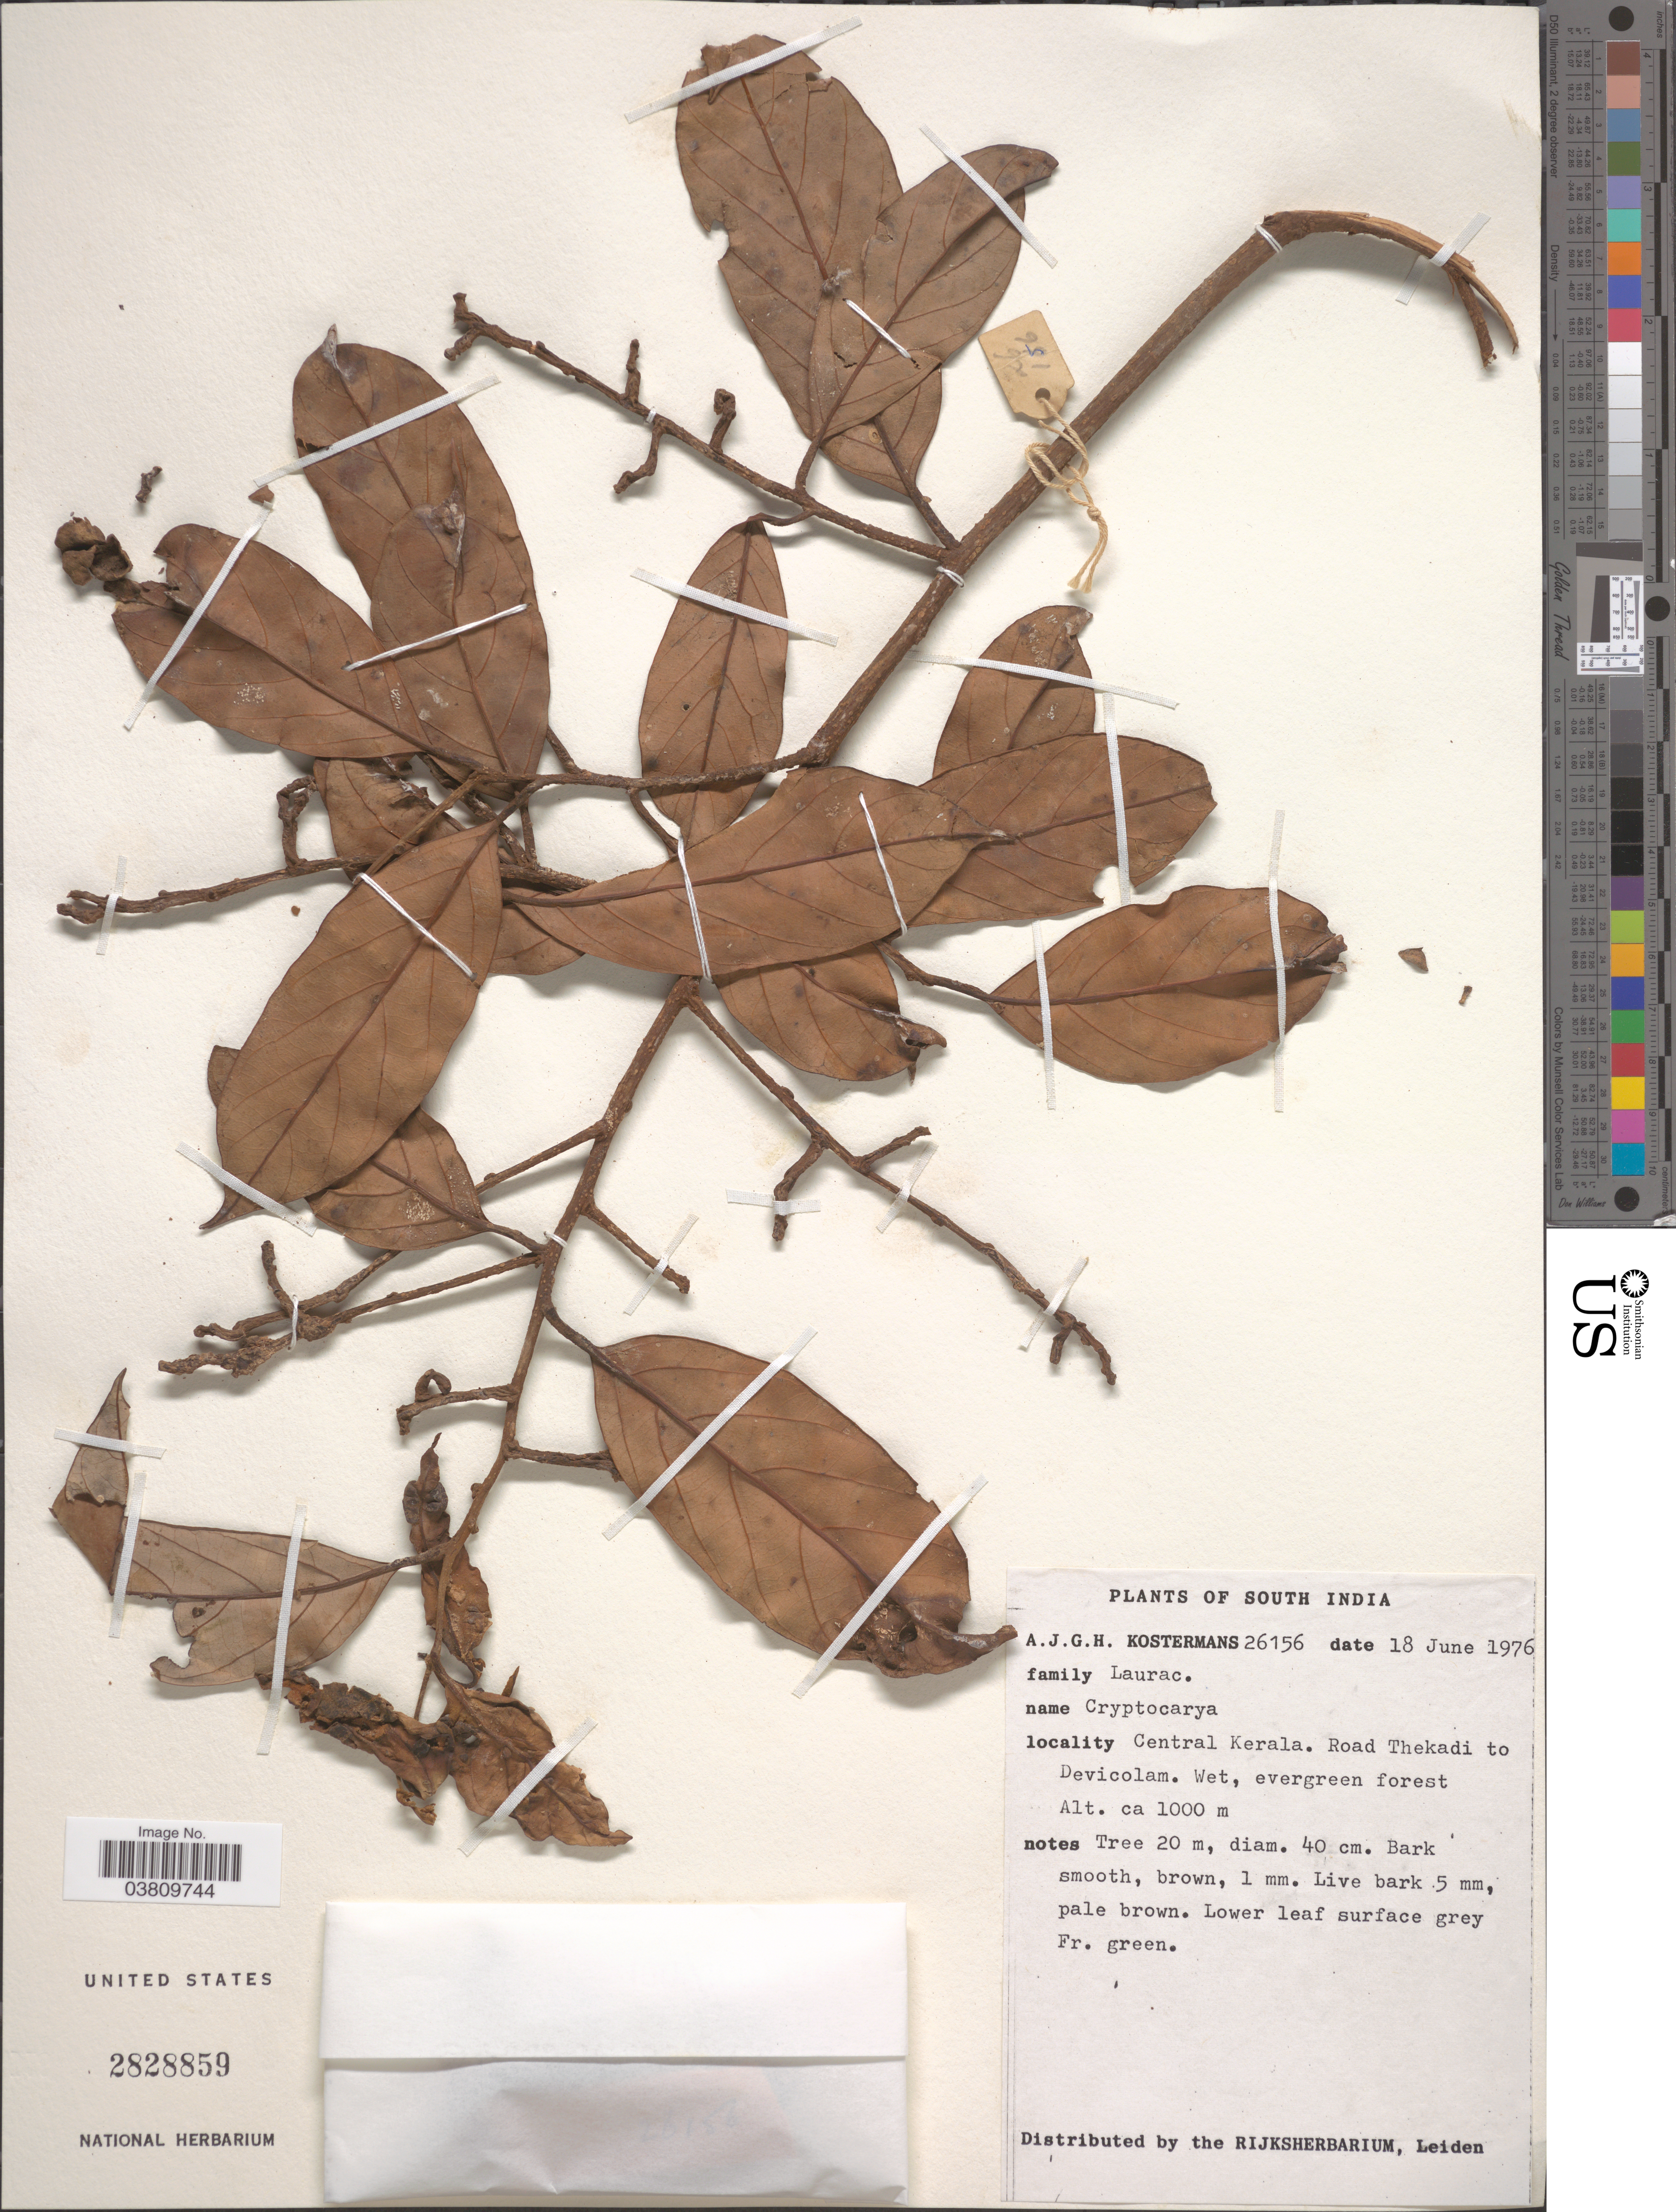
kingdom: Plantae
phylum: Tracheophyta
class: Magnoliopsida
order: Laurales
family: Lauraceae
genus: Cryptocarya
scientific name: Cryptocarya sp.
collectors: A. J. G. Kostermans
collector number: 26156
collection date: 1976-06-18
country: India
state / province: Kerala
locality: South India. Central Kerala. Road Thekadi to Devicolam.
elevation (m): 1000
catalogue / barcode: US 2828859